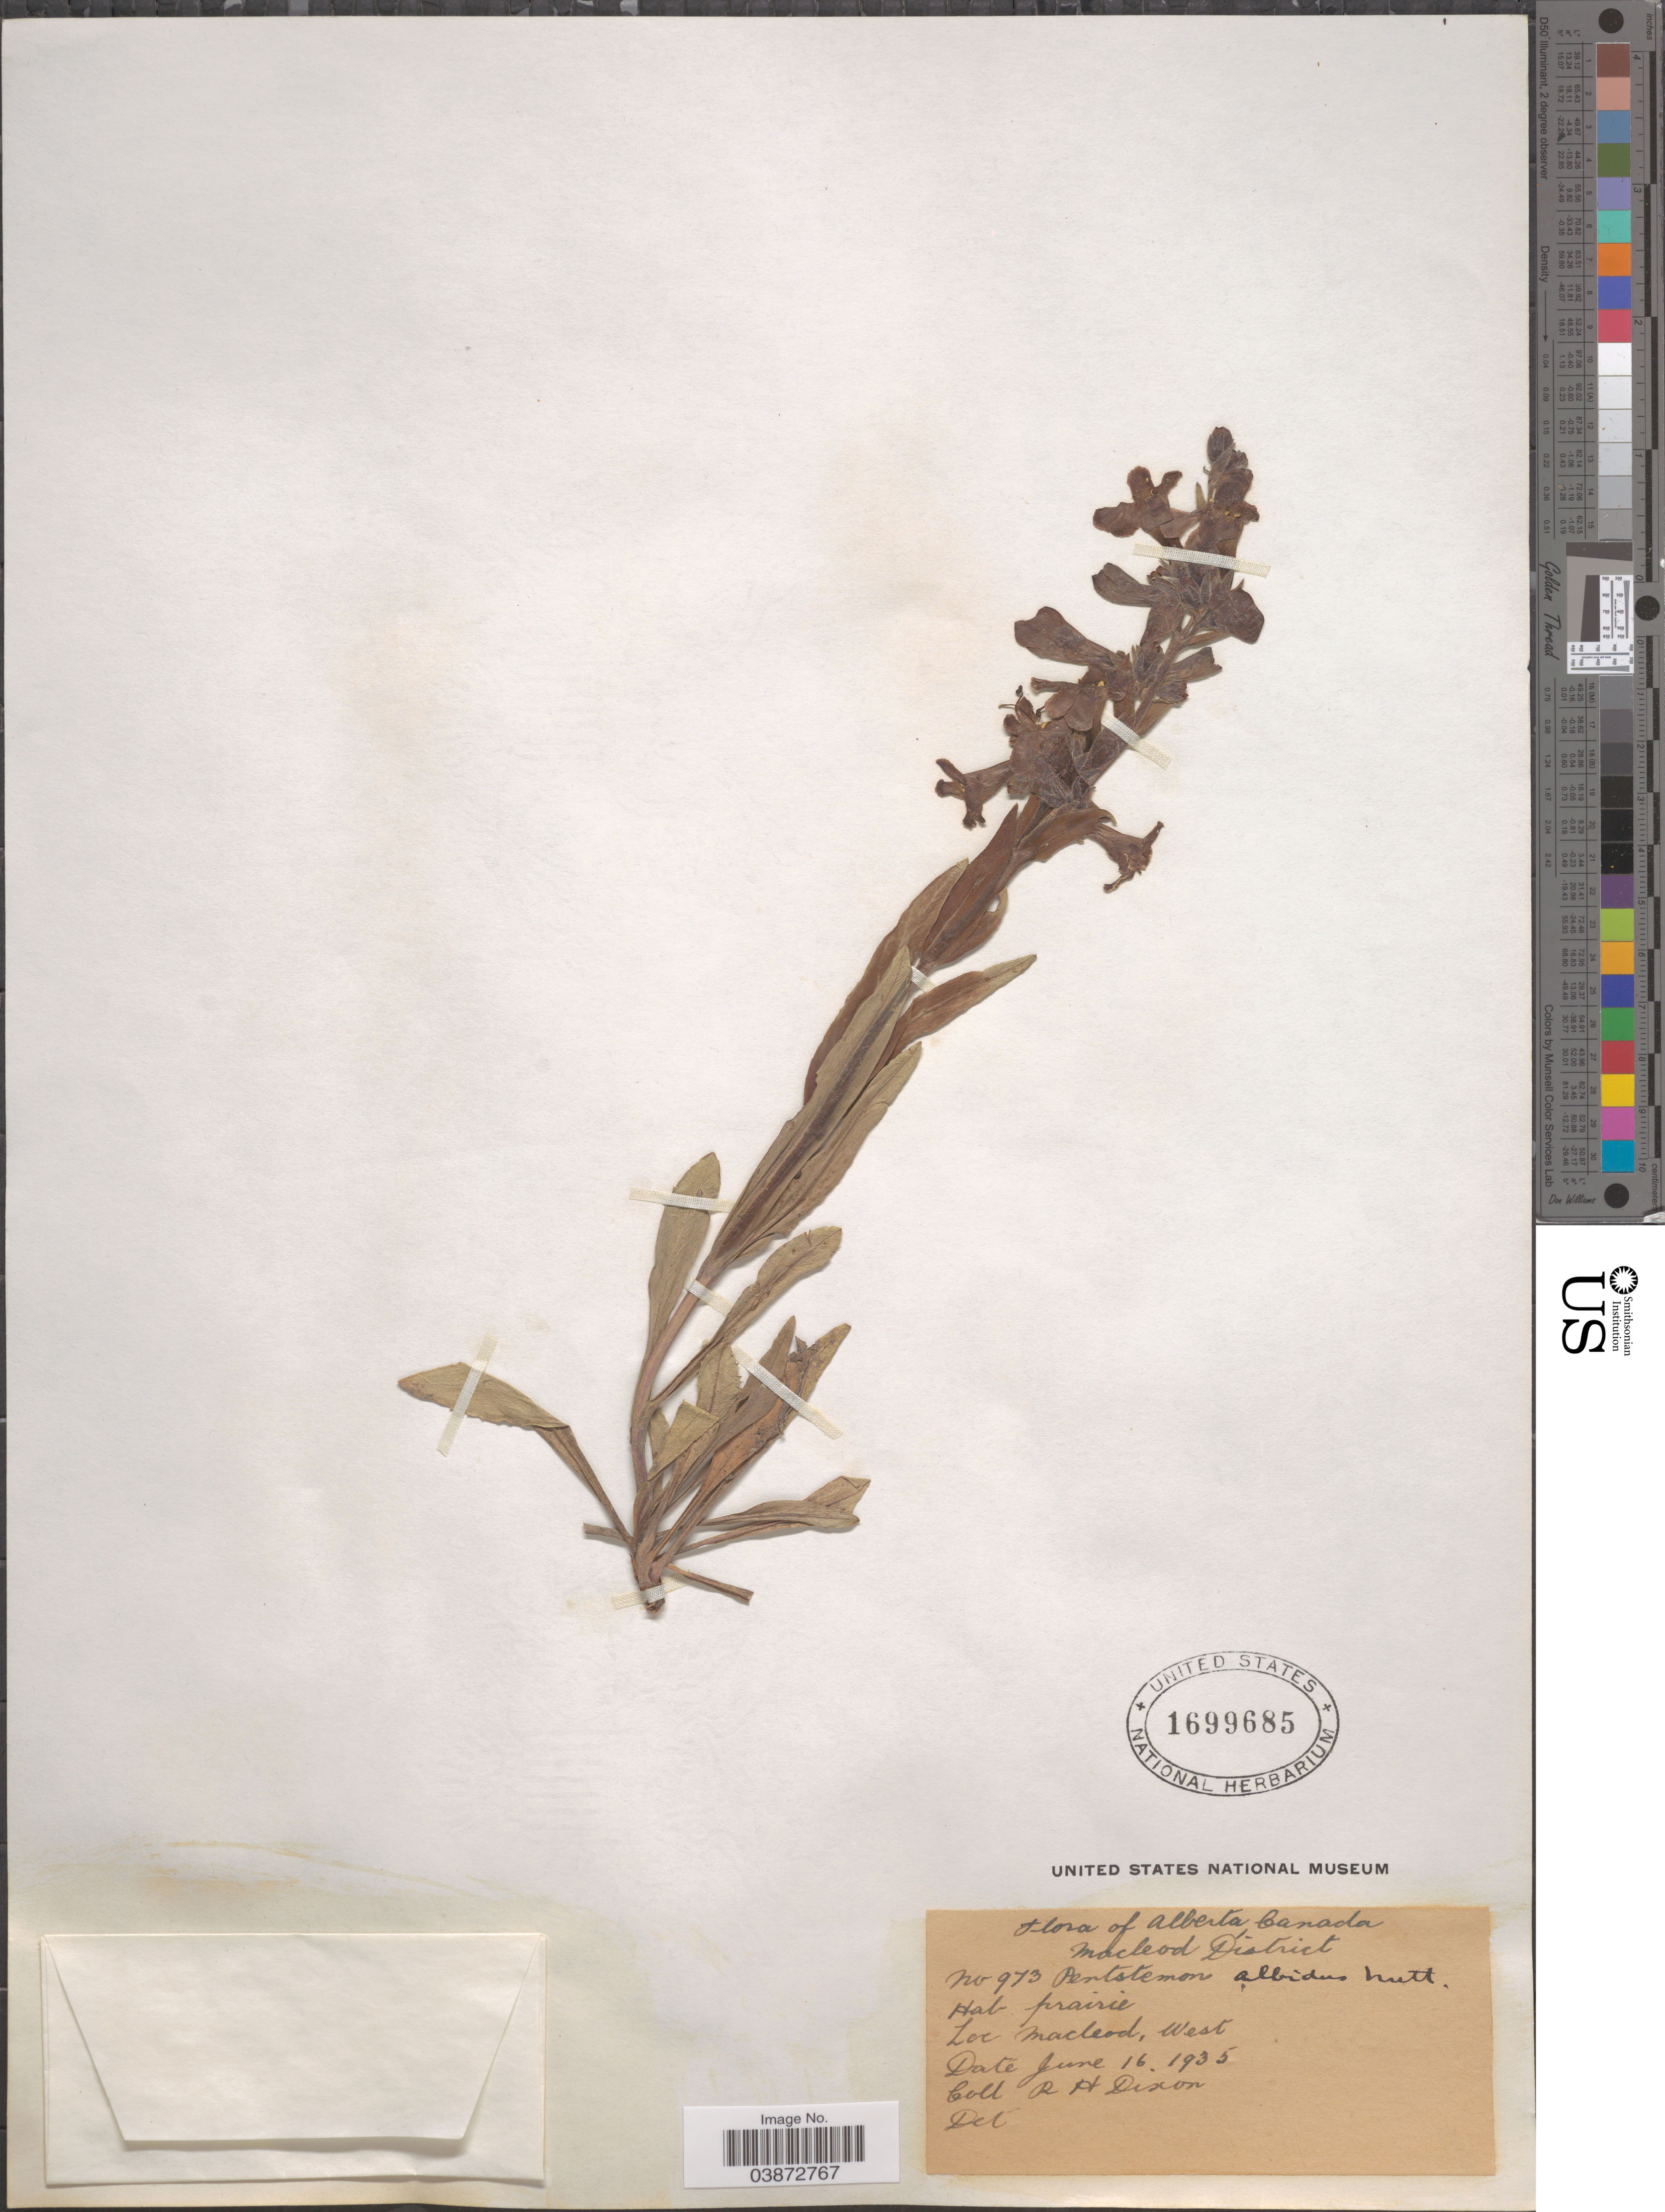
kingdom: Plantae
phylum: Tracheophyta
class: Magnoliopsida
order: Lamiales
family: Plantaginaceae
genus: Penstemon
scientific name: Penstemon albidus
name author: Nutt.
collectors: R. H. Dixon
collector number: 973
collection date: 1935-06-16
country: Canada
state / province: Alberta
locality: Macleod District. Macleod, West.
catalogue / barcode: US 1699685